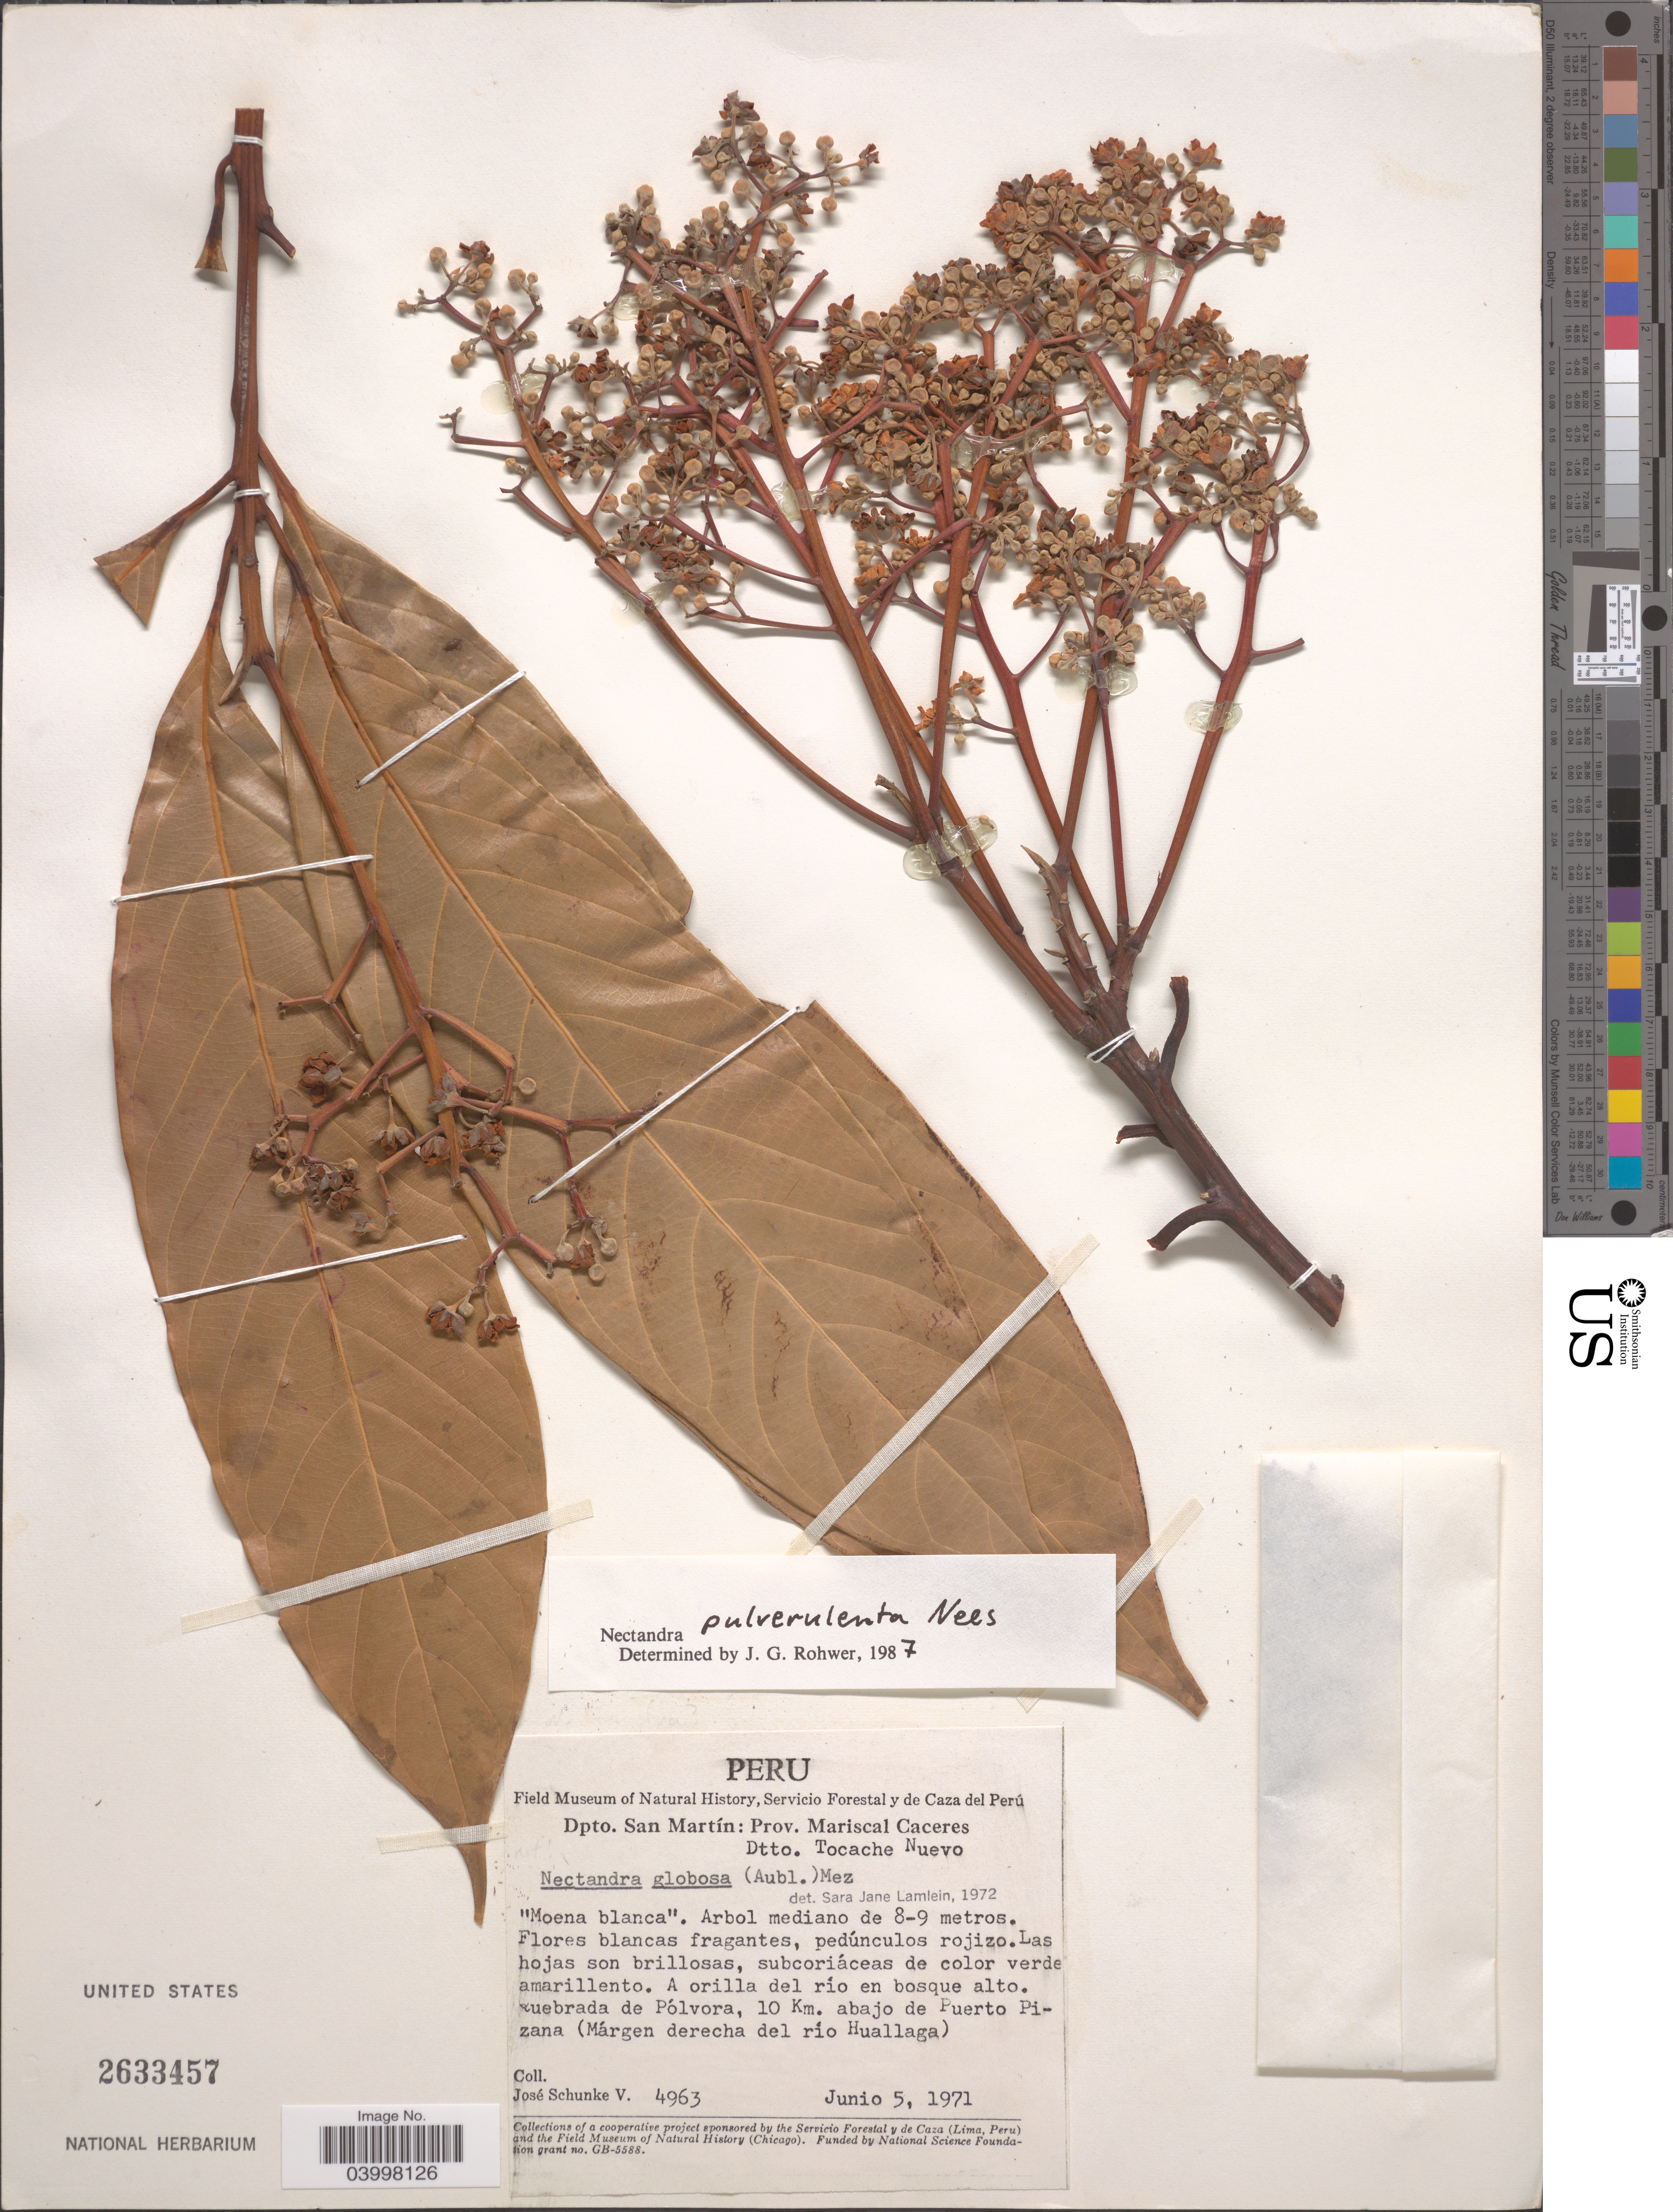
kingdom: Plantae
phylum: Tracheophyta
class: Magnoliopsida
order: Laurales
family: Lauraceae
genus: Nectandra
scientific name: Nectandra pulverulenta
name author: Nees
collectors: J. Schunke Vigo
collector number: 4963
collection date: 1971-06-05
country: Peru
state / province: San Martín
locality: Dpto. San Martín: Prov. Mariscal Caceres. Dtto. Tocache Nuevo. A orilla del río en bosque alto. Quebrada de Pólvora, 10 Km. abajo de Puerto Pizana (Márgen derecha del río Huallaga).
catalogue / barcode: US 2633457